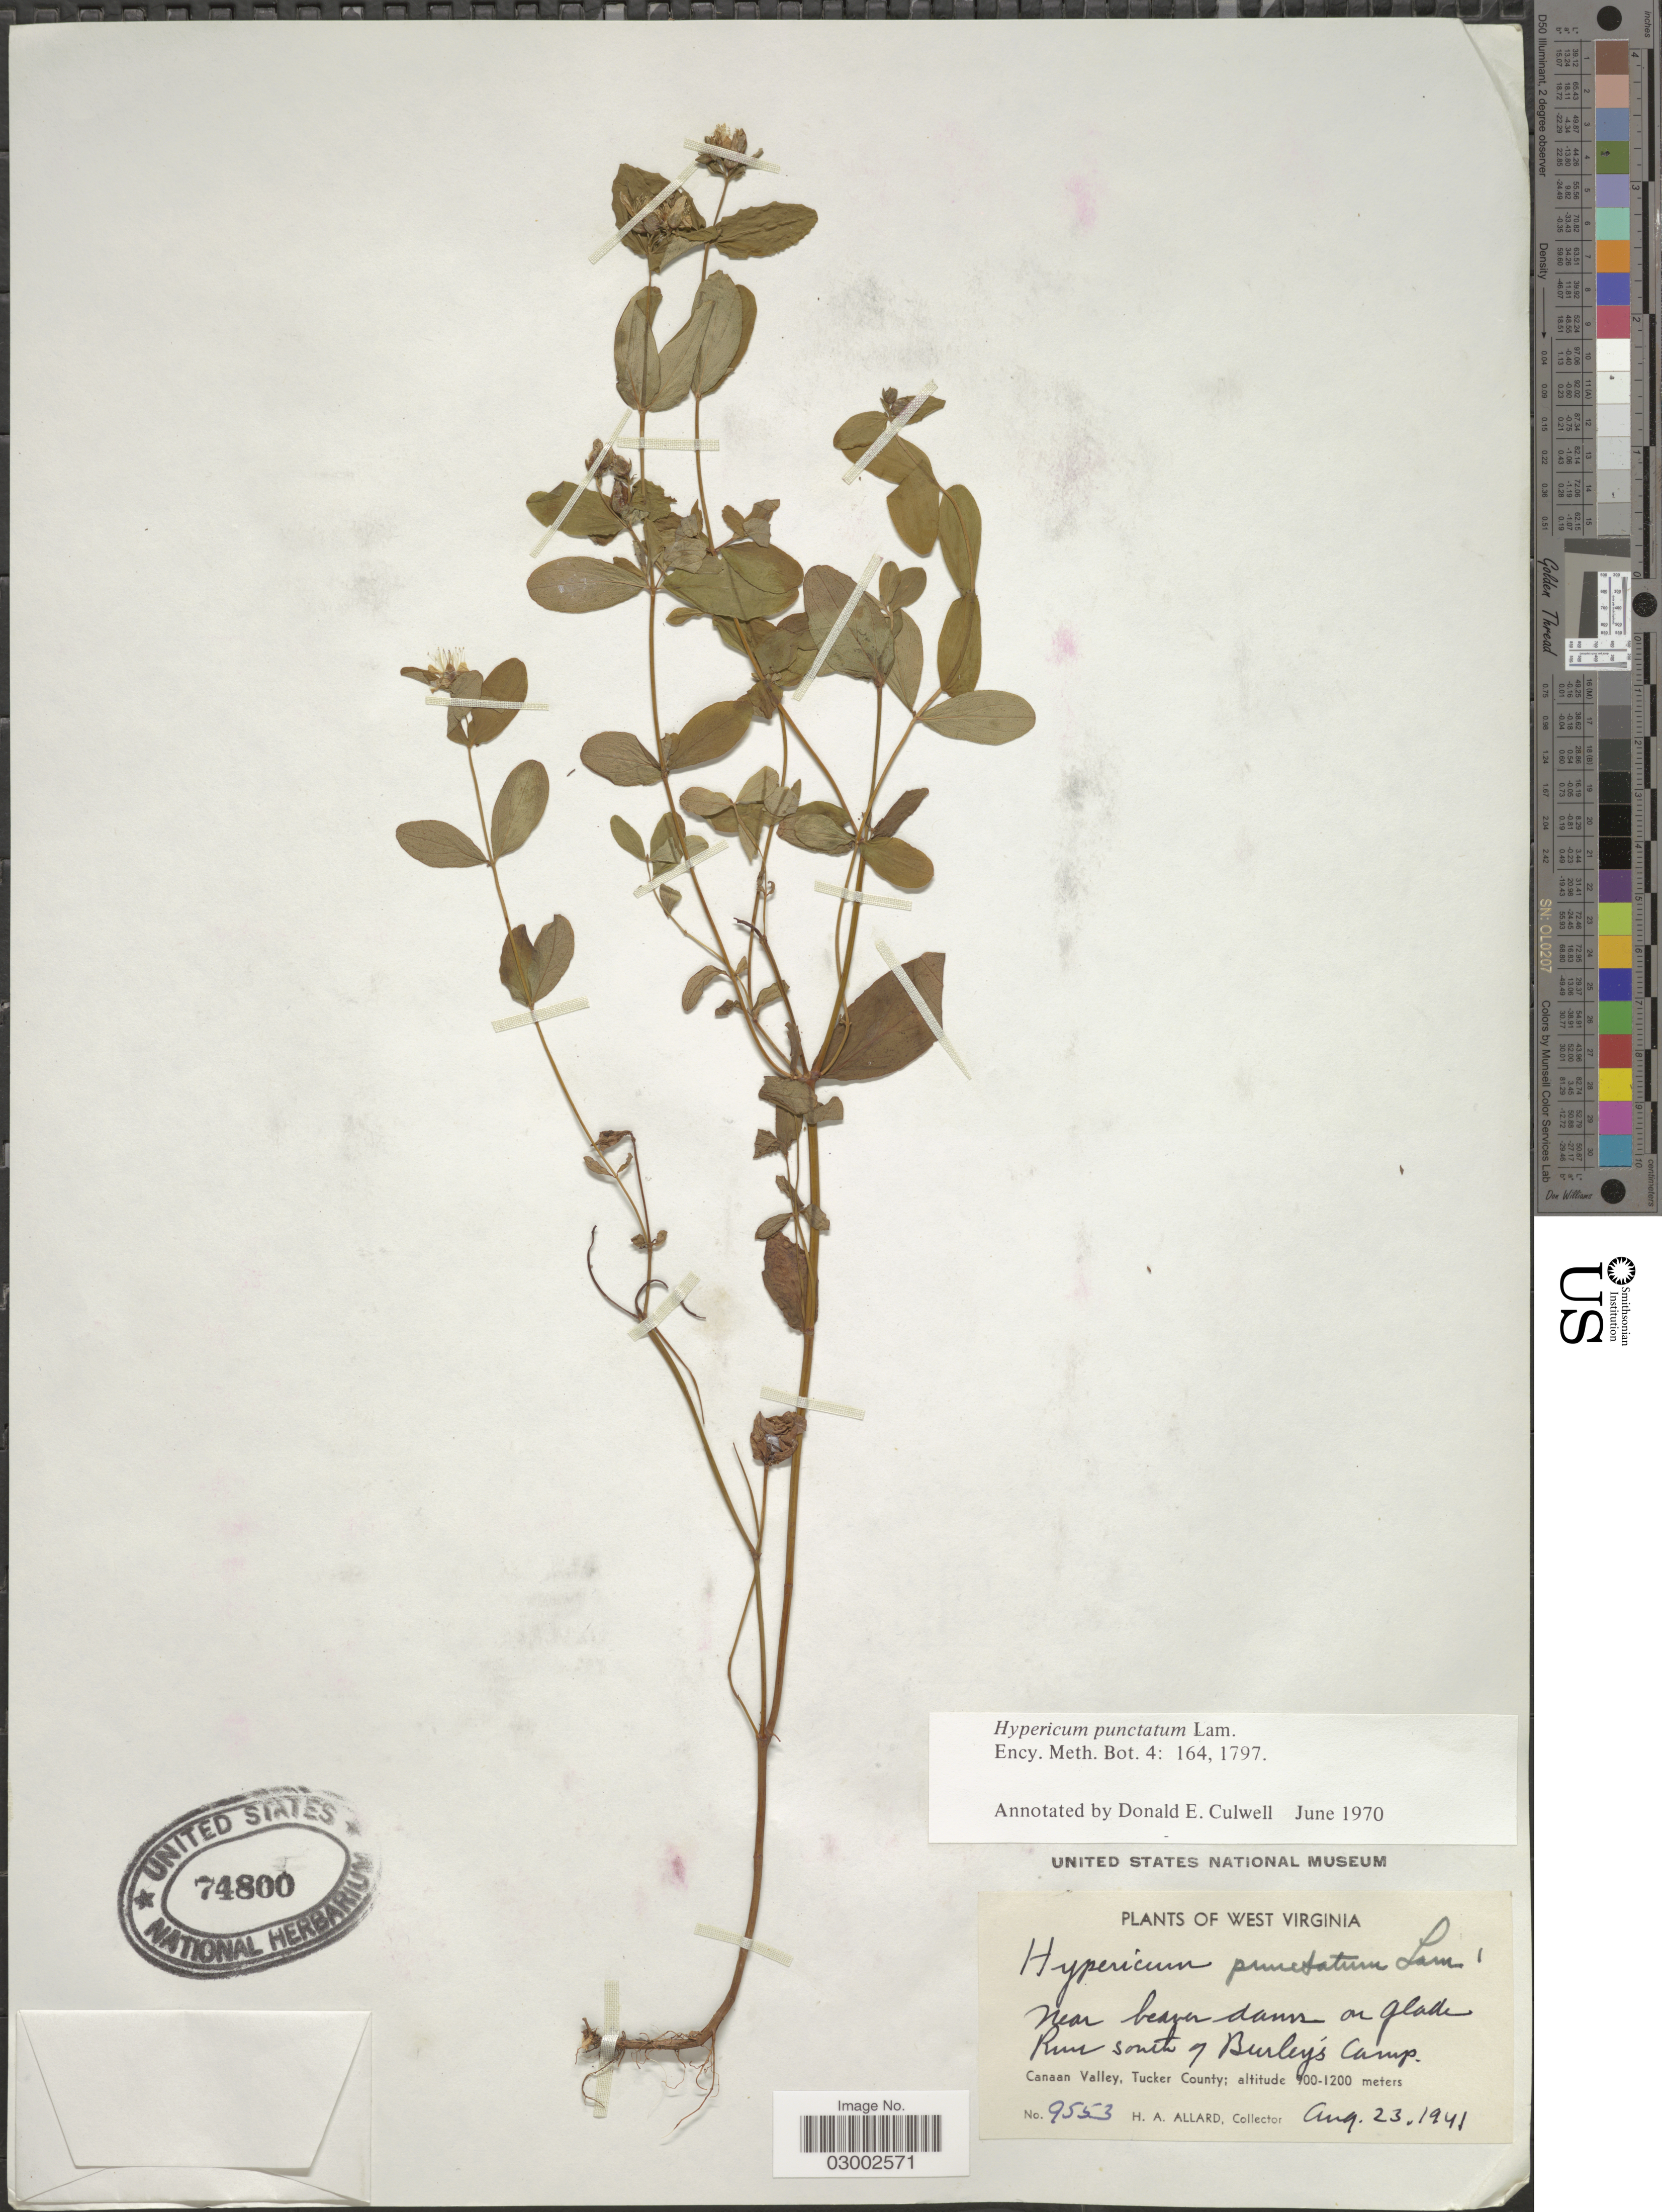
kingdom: Plantae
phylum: Tracheophyta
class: Magnoliopsida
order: Malpighiales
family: Hypericaceae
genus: Hypericum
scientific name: Hypericum punctatum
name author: Lam.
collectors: H. A. Allard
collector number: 9553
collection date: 1941-08-23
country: United States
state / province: West Virginia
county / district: Tucker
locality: Near beaver dams on Glade Run south of Burley's Camp. Canaan Valley, Tucker County.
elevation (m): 900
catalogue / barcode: US 74800